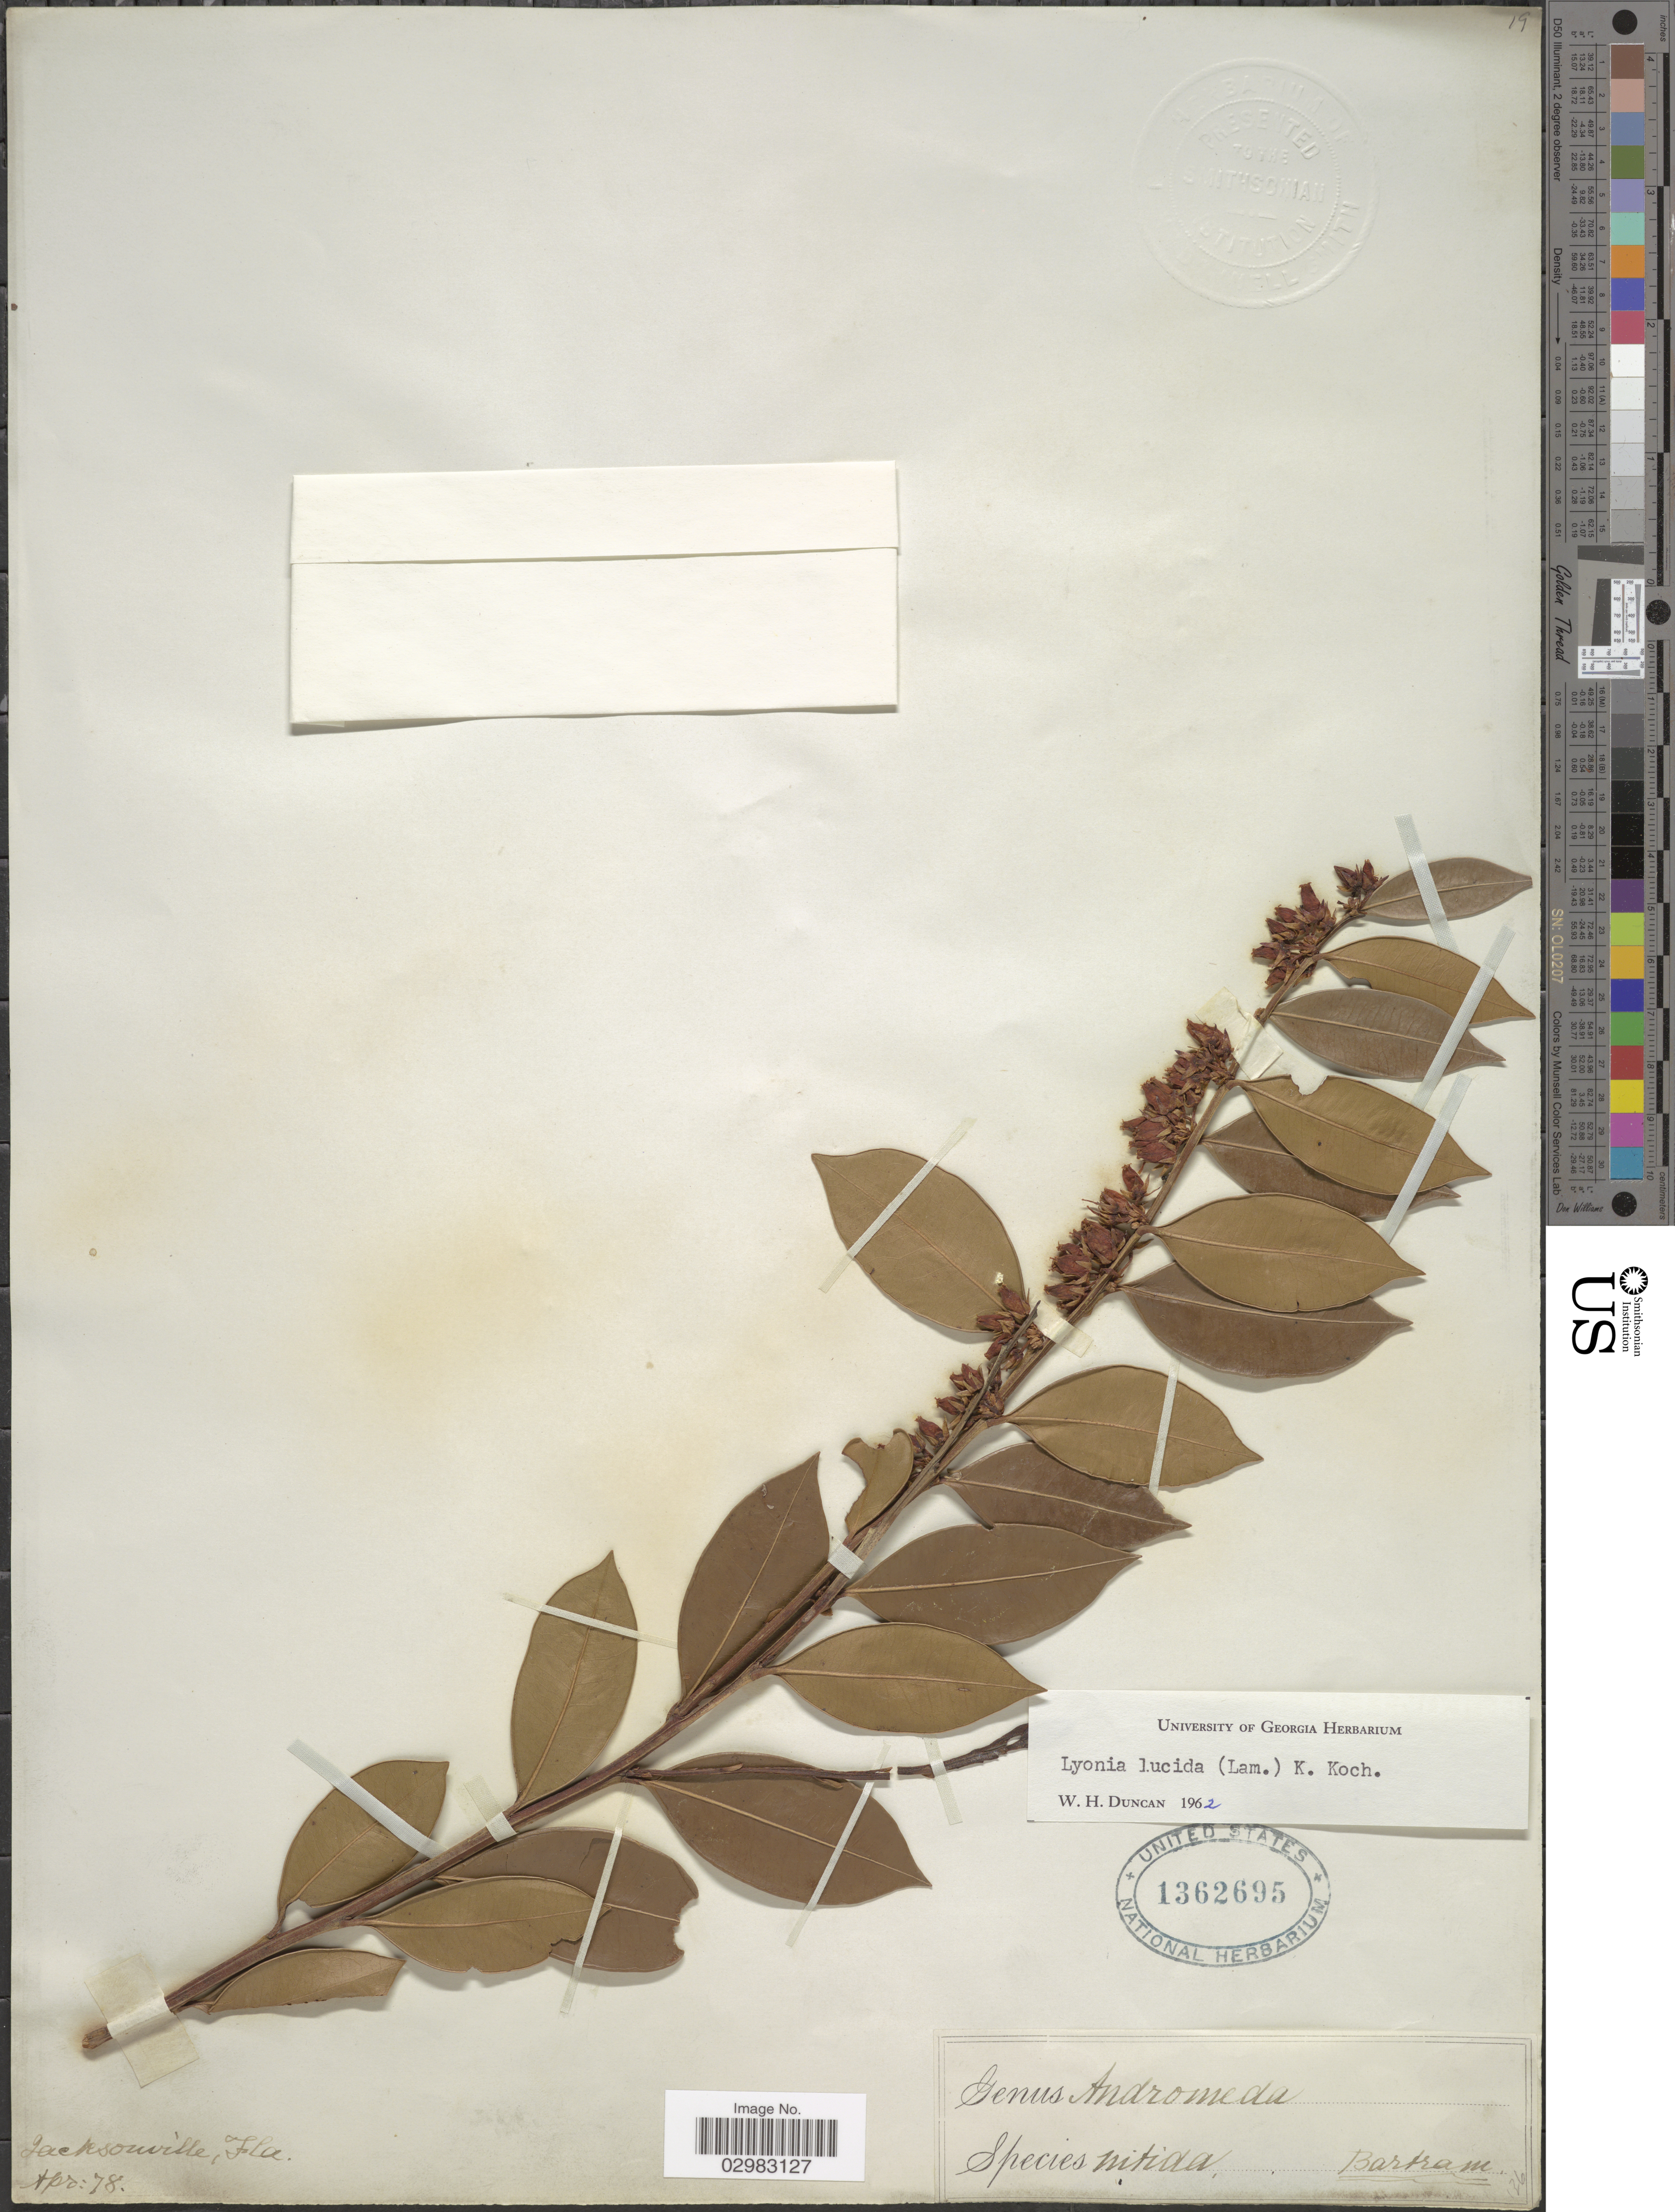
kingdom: Plantae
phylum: Tracheophyta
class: Magnoliopsida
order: Ericales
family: Ericaceae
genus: Lyonia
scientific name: Lyonia lucida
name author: K. Koch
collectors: -. Bartram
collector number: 126*?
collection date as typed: Transcribed d/m/y: /4/78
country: United States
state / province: Florida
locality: Jacksonville, Fla.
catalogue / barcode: US 1362695